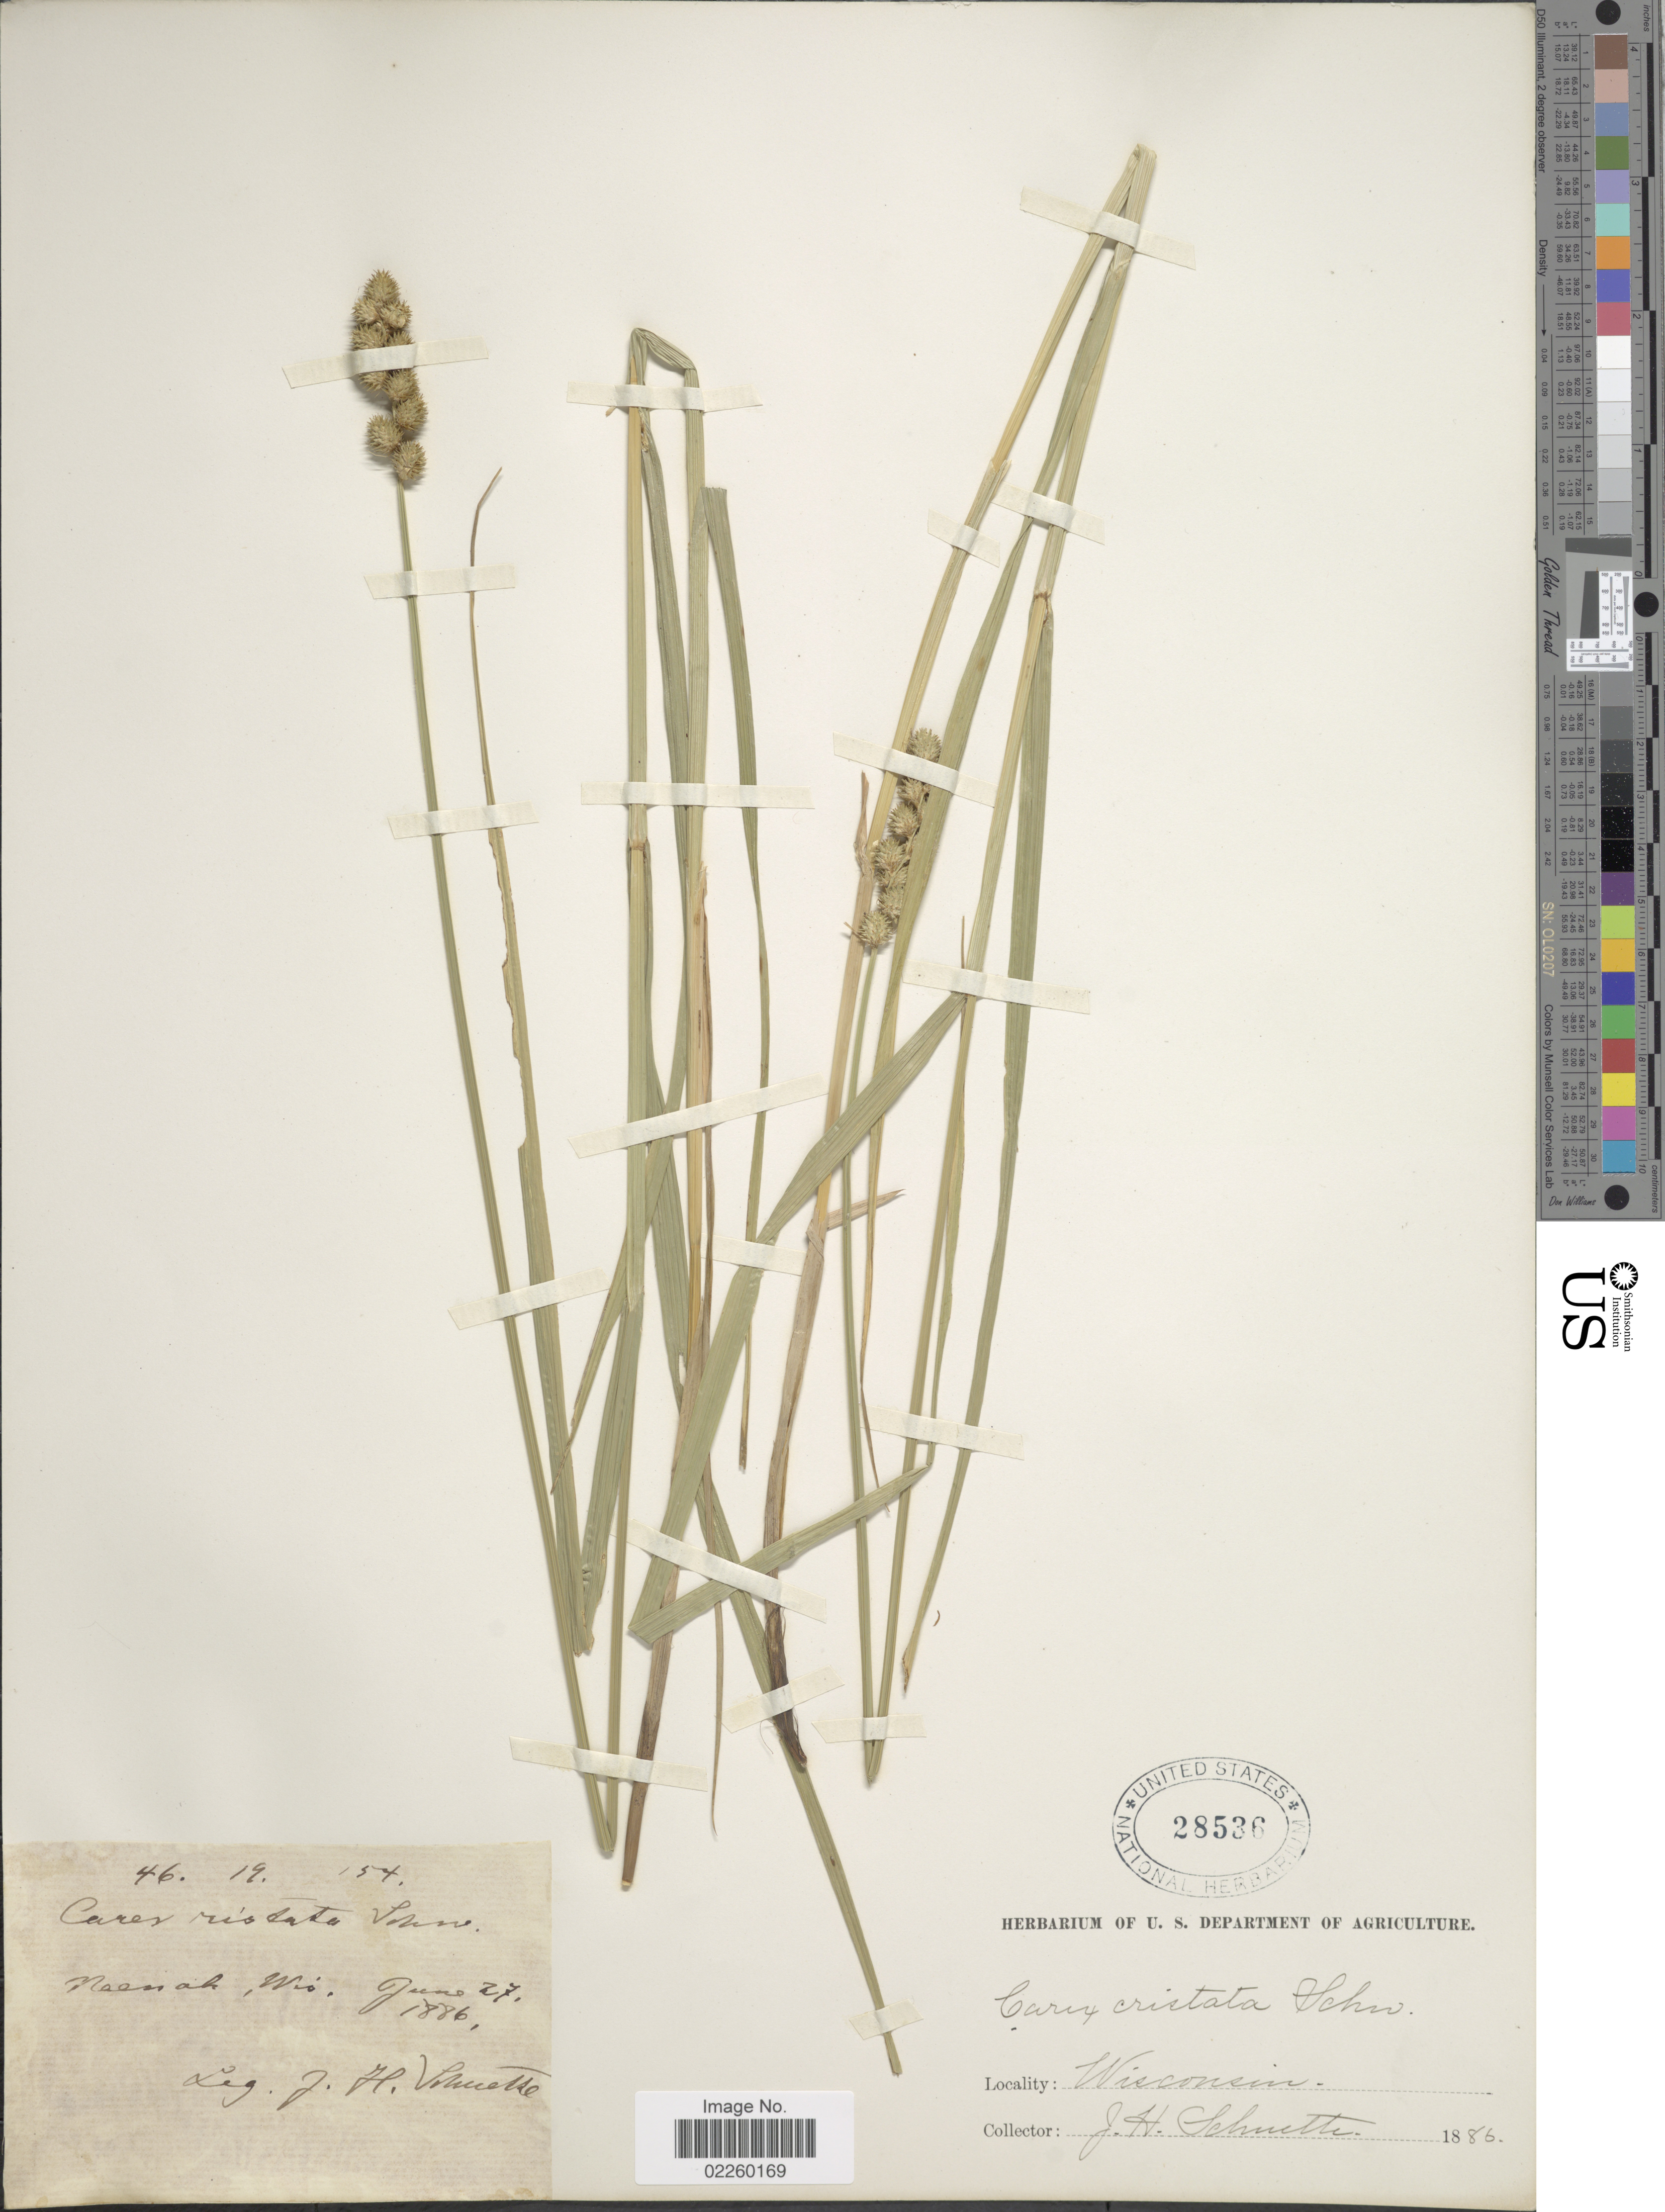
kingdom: Plantae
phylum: Tracheophyta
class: Liliopsida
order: Poales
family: Cyperaceae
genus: Carex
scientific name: Carex cristatella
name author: Britton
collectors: J. H. Schuette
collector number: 46.19.154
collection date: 1886-06-27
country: United States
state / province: Wisconsin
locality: Naenah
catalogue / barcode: US 28536